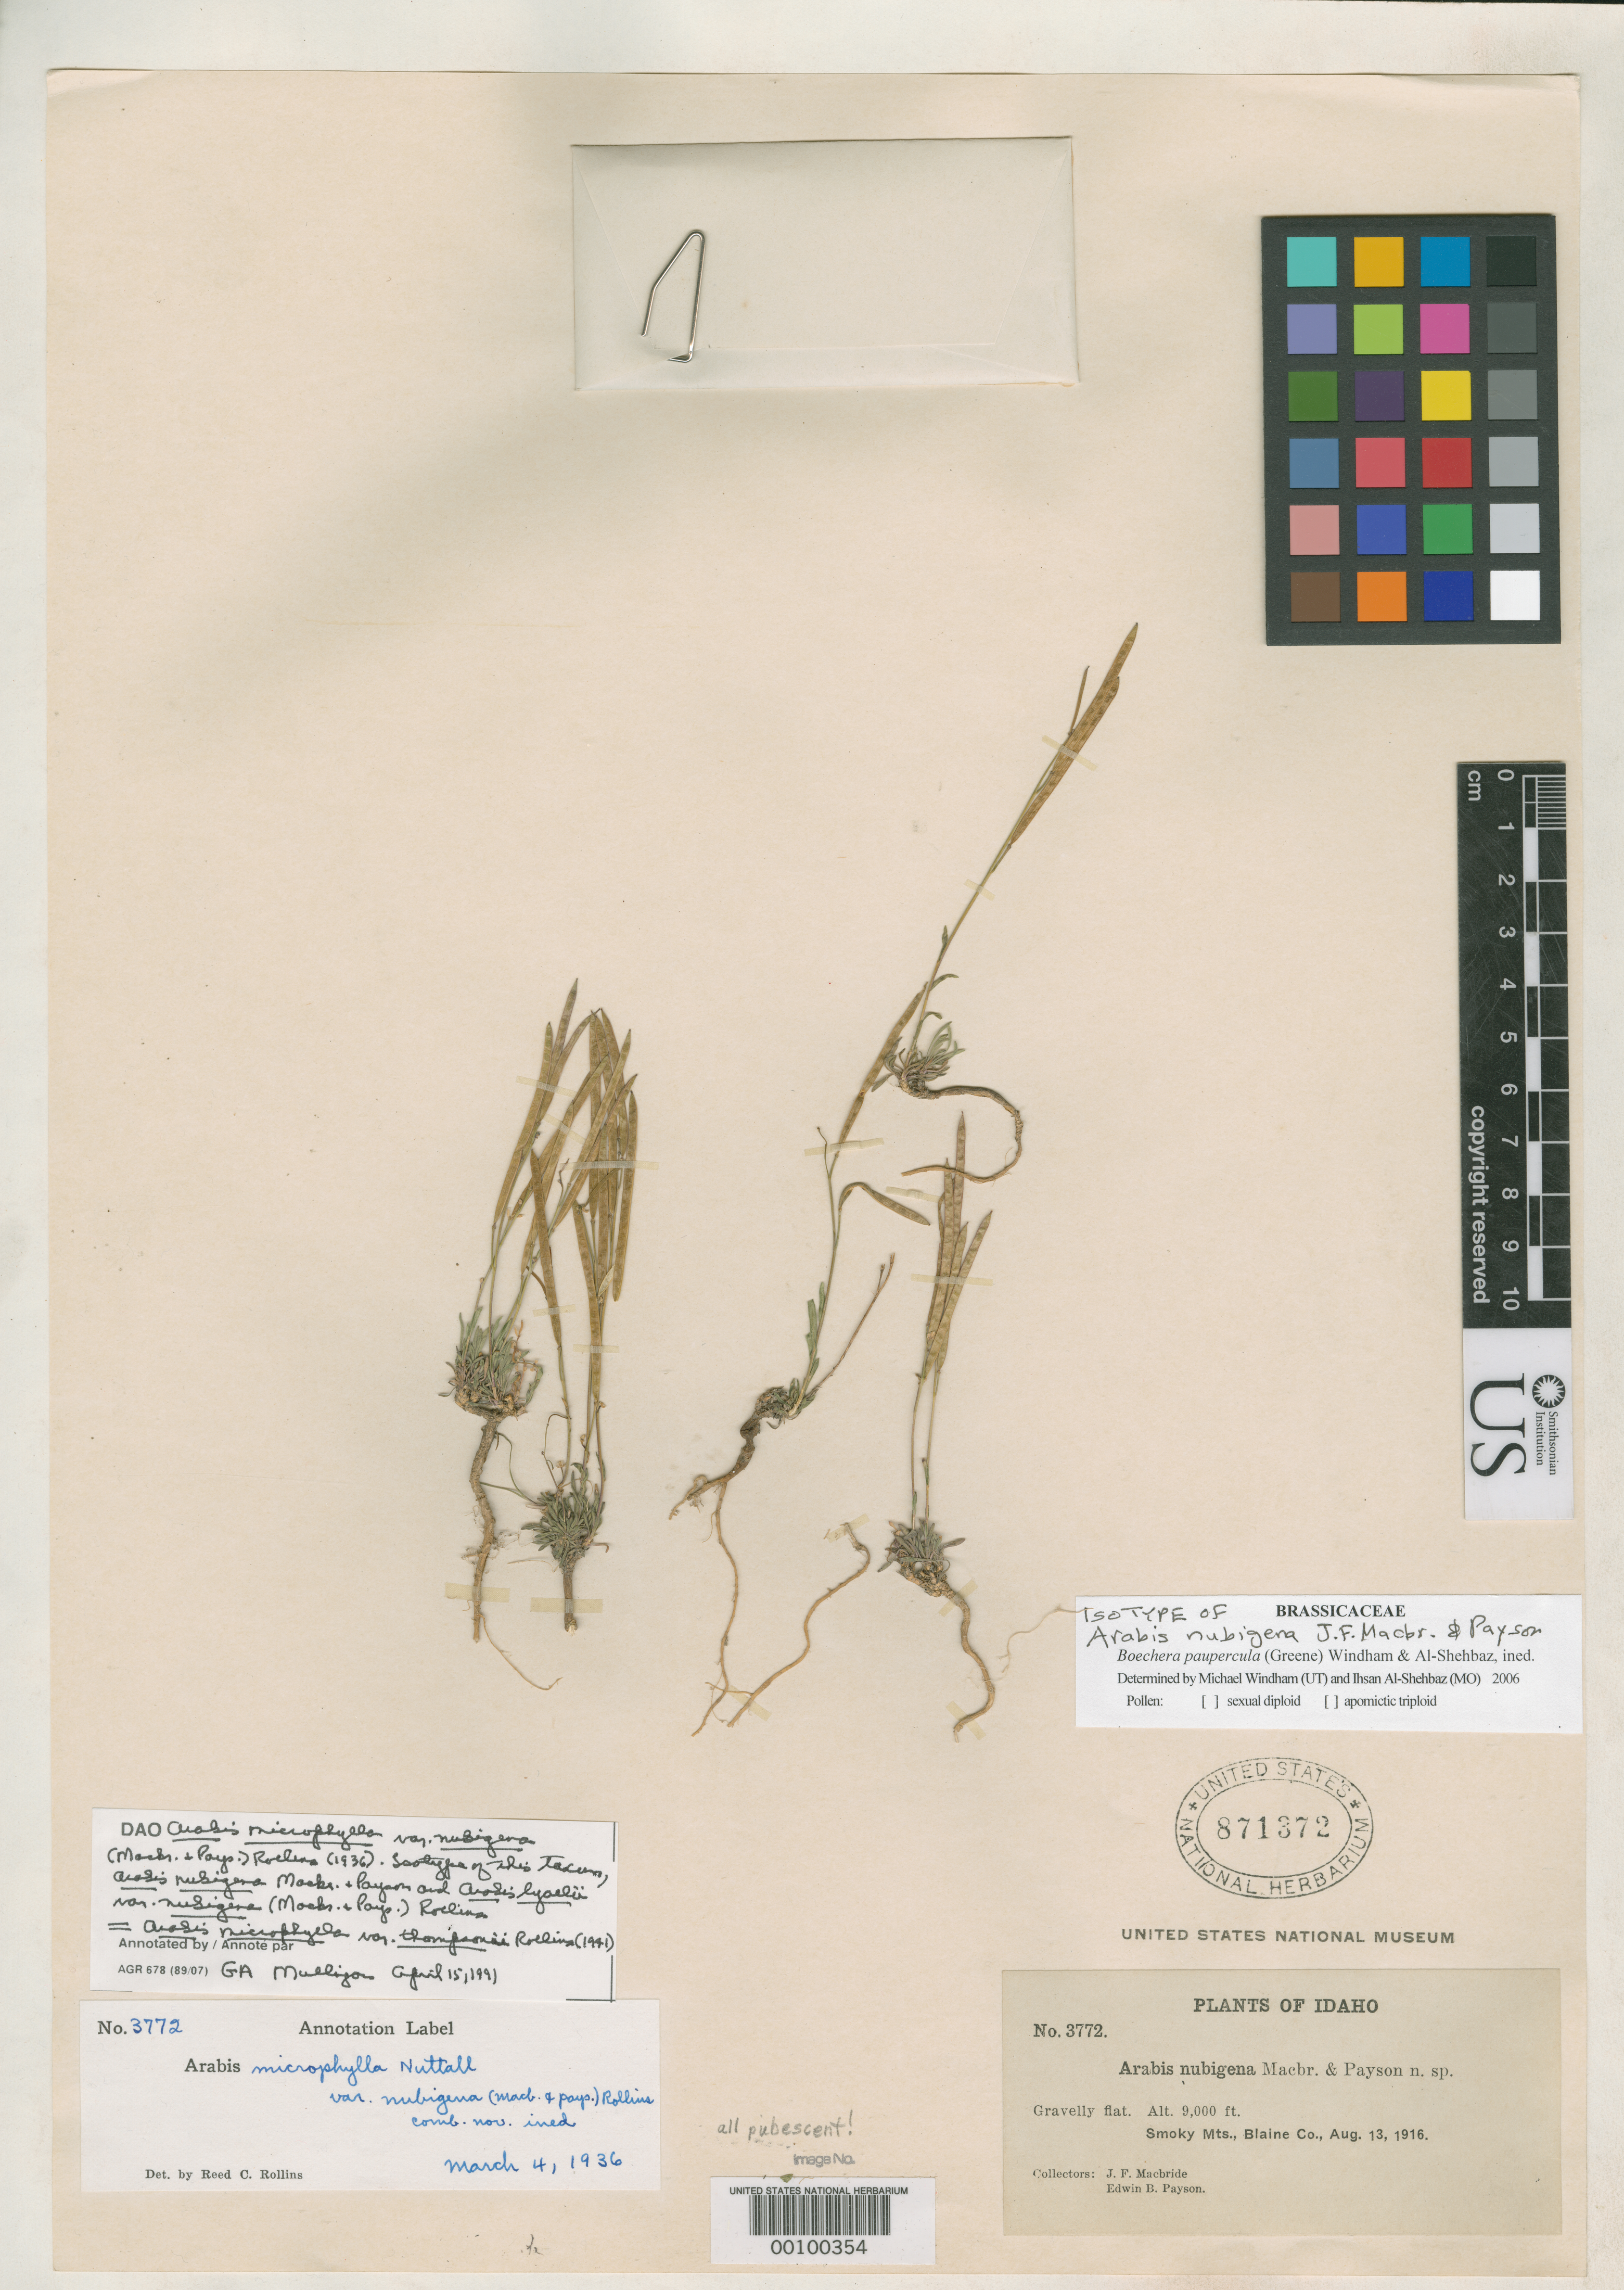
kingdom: Plantae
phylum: Tracheophyta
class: Magnoliopsida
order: Brassicales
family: Brassicaceae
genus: Arabis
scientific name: Arabis nubigena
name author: J.F. Macbr. & Payson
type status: Isotype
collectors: J. F. Macbride & E. B. Payson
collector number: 3772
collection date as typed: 13 Aug 1916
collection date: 1916-08-13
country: United States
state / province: Idaho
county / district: Blaine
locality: Smoky Mts.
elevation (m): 2743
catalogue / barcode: US 871372